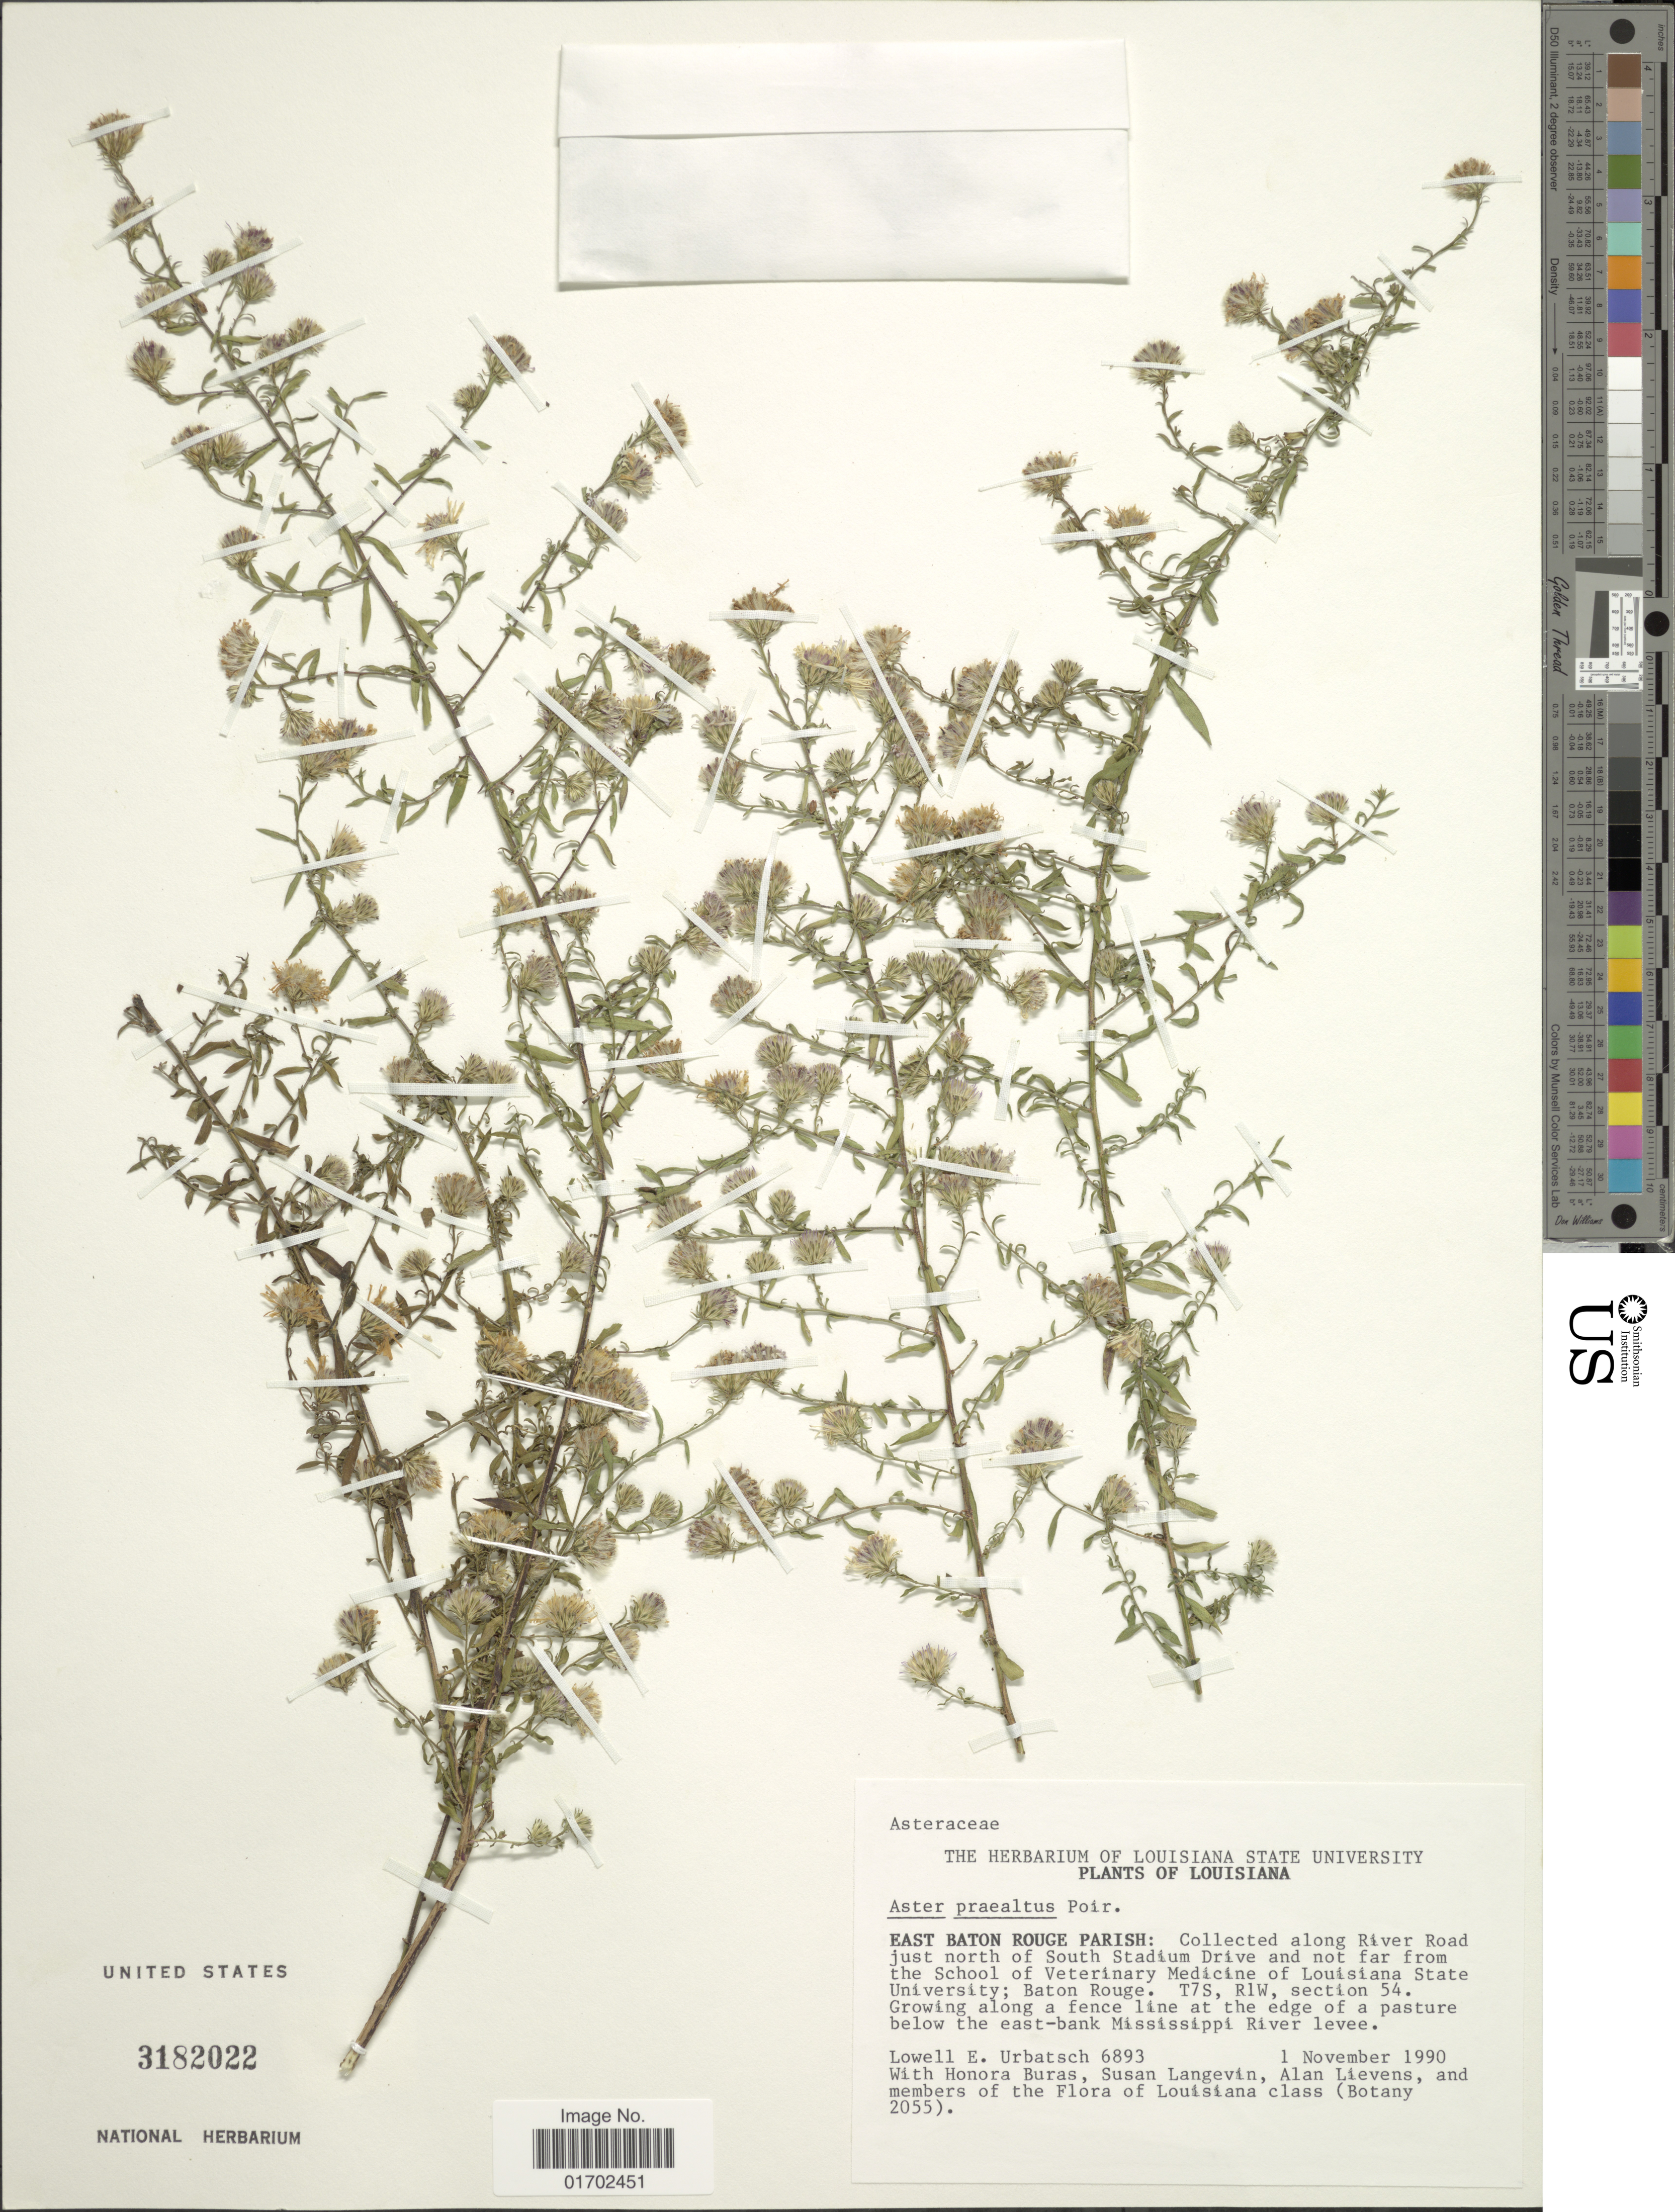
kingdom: Plantae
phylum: Tracheophyta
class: Magnoliopsida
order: Asterales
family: Asteraceae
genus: Symphyotrichum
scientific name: Symphyotrichum praealtum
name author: (Poir.) G.L. Nesom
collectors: L. Urbatsch, H. Buras, S. Langevin & A. Lievens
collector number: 6893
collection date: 1990-11-01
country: United States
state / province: Louisiana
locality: Louisiana. East Baton Rouge Parish: Collected along River Road just north of South Stadium Drive and not far from the School of Veterinary Medicine of Louisiana State University; Baton Rouge. T7S, R1W, section 54.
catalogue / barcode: US 3182022